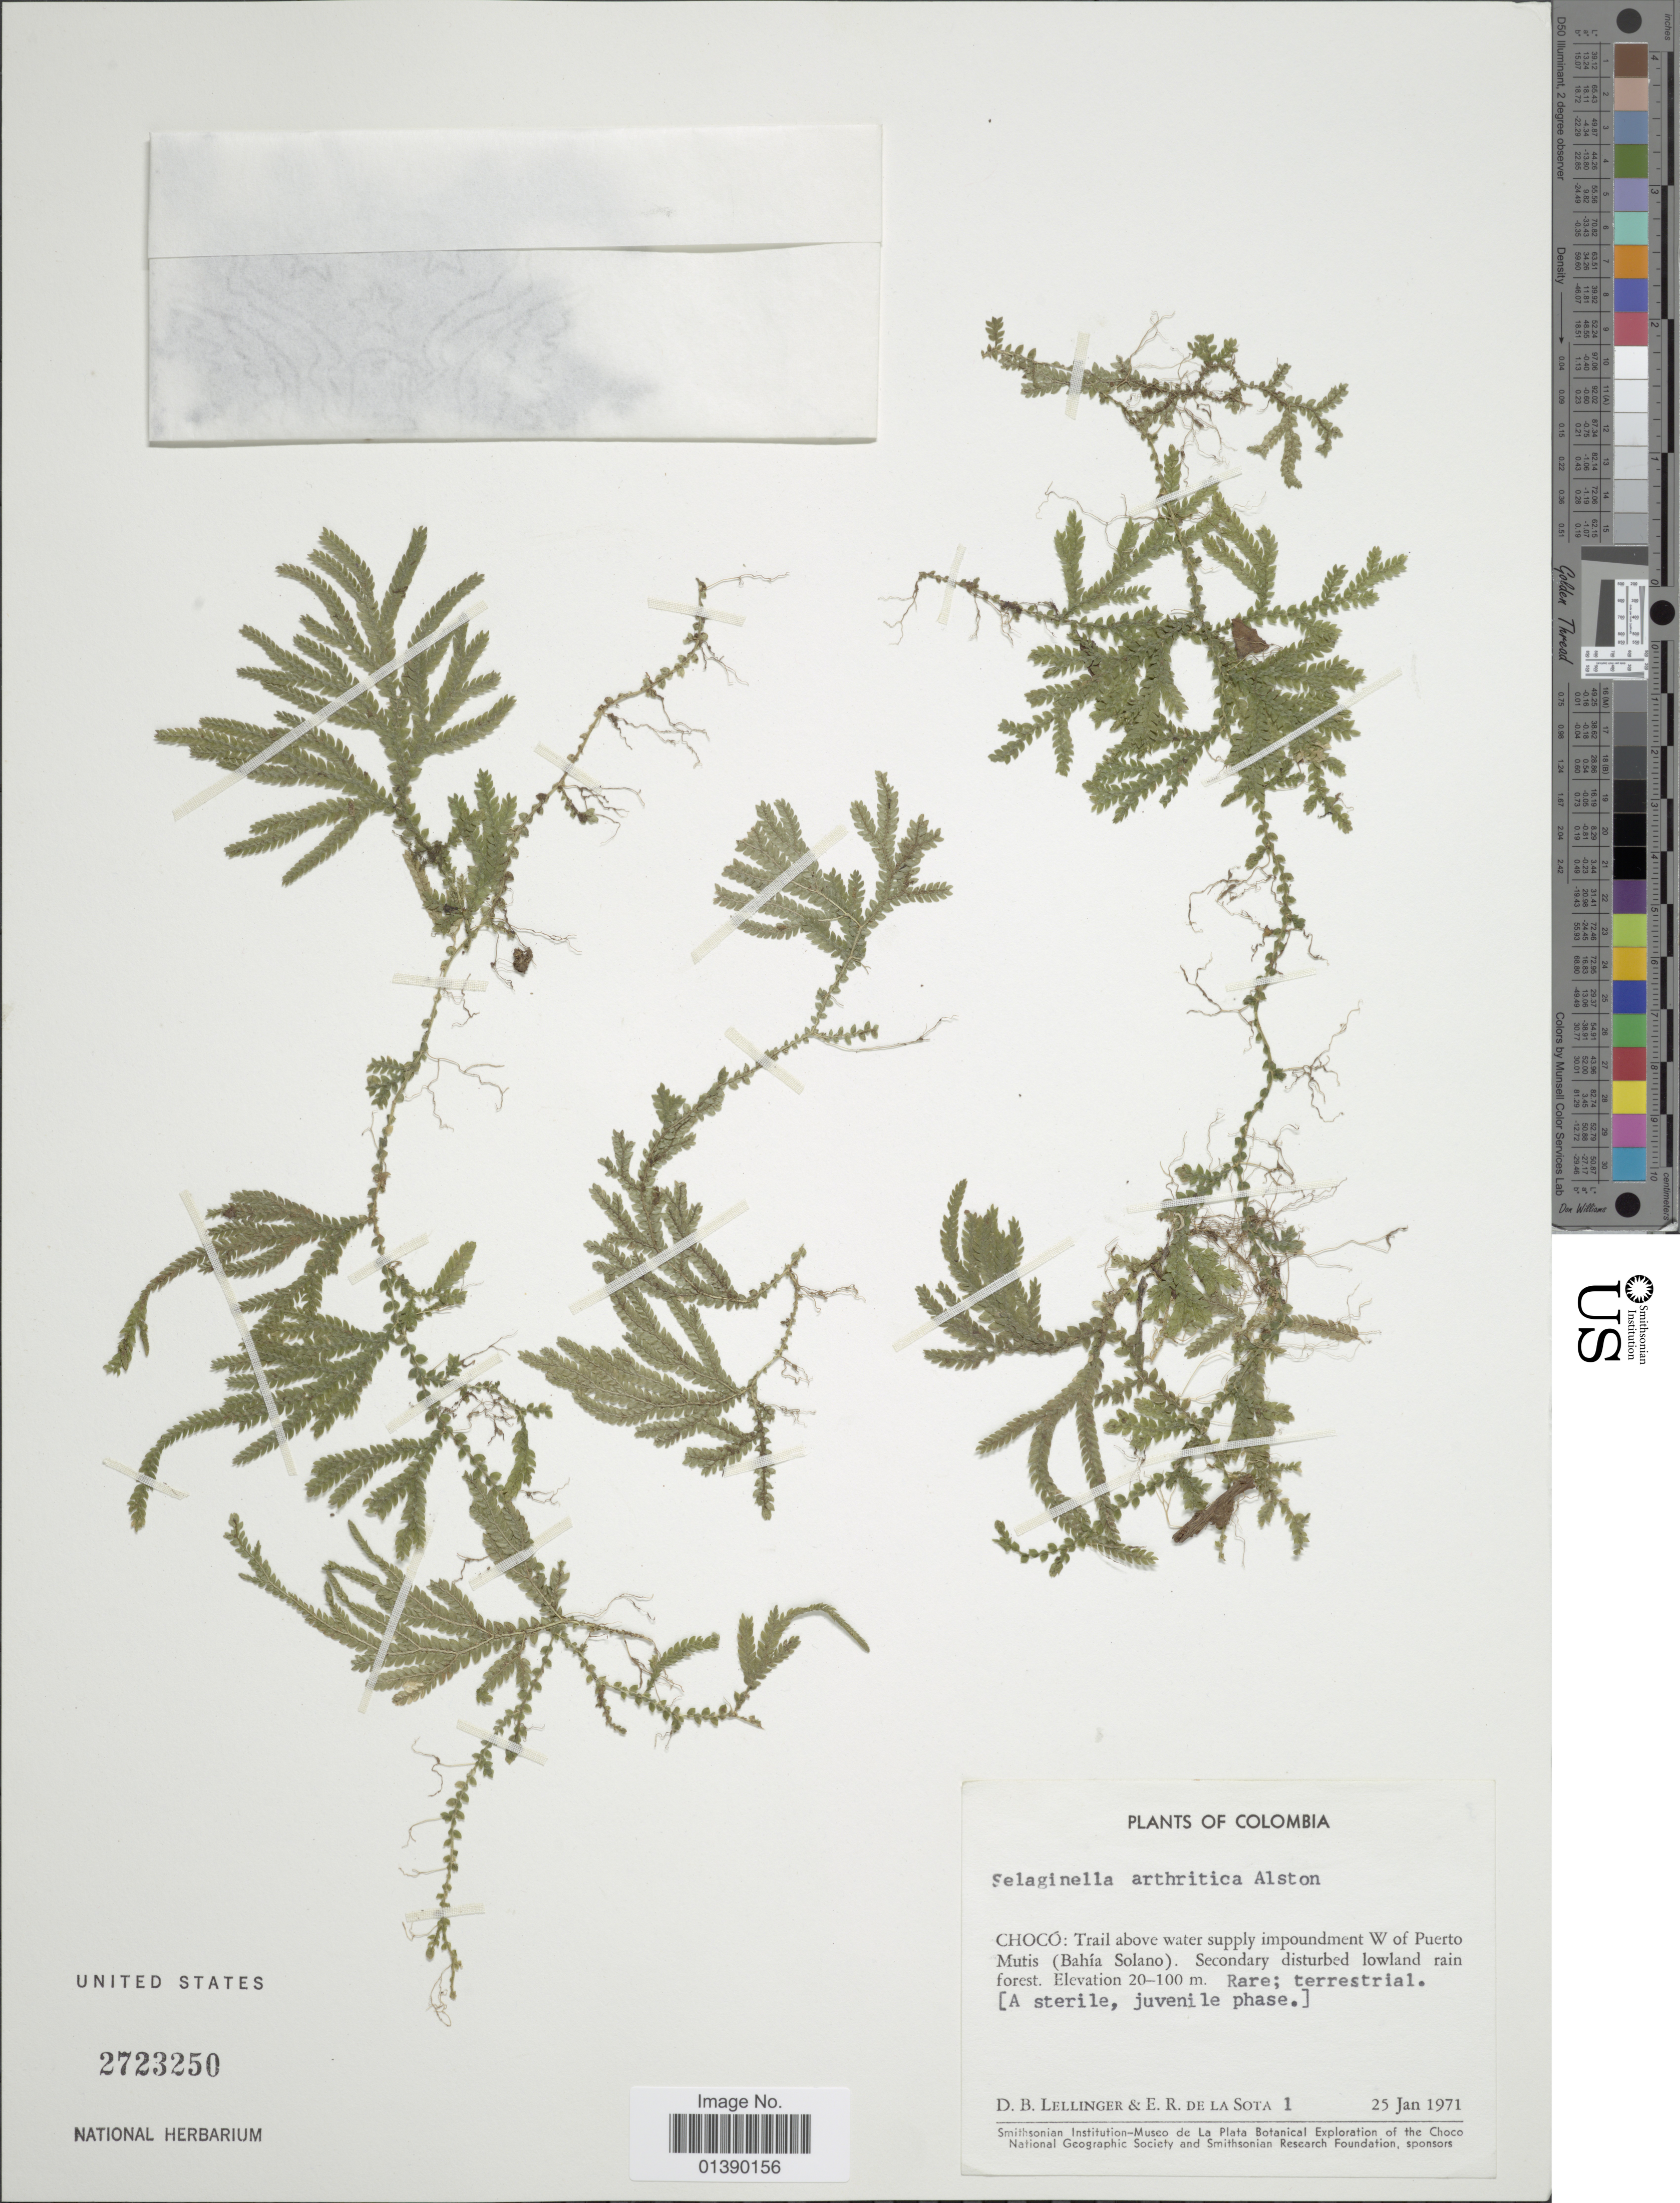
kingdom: Plantae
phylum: Tracheophyta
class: Lycopodiopsida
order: Selaginellales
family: Selaginellaceae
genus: Selaginella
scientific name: Selaginella arthritica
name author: Alston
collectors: D. B. Lellinger & E. R. de la Sota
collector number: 1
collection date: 1971-01-25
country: Colombia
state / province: Chocó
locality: Trail above water supply impoundment W of Puerto Mutis (Bahía Solano)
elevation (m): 20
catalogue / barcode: US 2723250